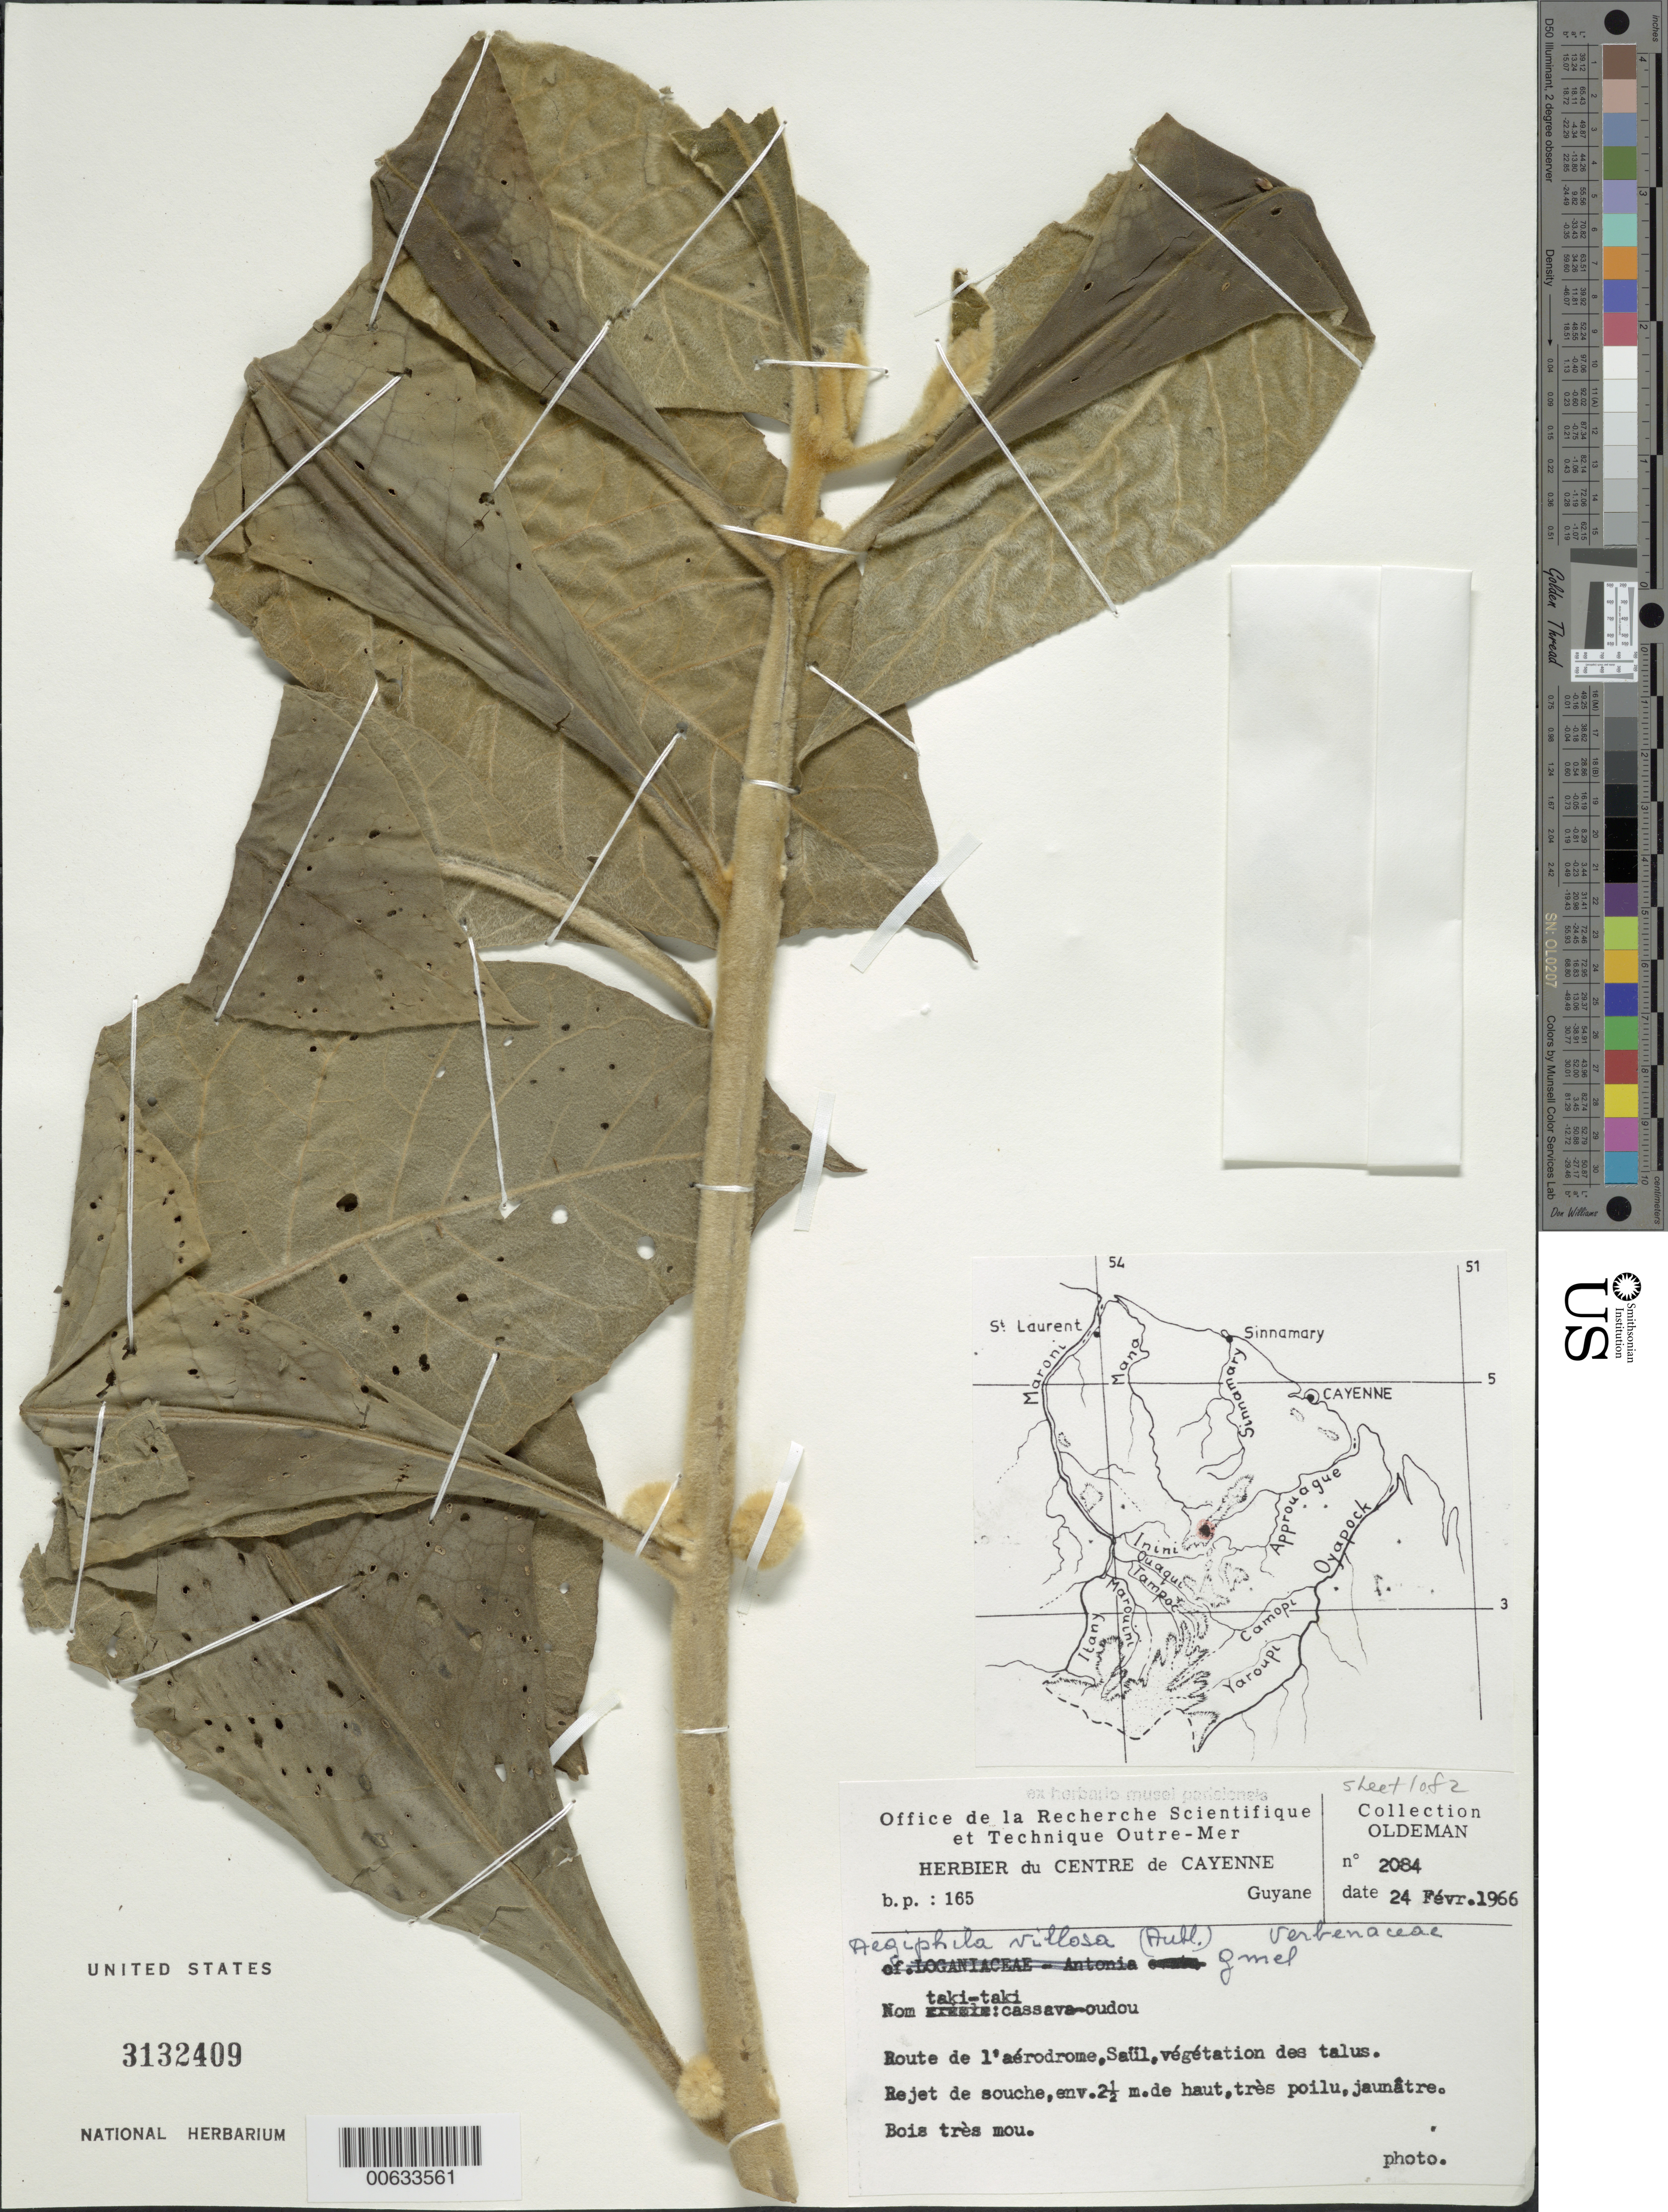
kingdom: Plantae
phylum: Tracheophyta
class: Magnoliopsida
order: Lamiales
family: Lamiaceae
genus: Aegiphila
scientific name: Aegiphila villosa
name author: (Aubl.) J.F. Gmel.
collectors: R. Oldeman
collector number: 2084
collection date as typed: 24-Feb-66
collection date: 1966-02-24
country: French Guiana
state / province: Saint-Laurent-du-Maroni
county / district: Saül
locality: Saül, route de l'aerodrome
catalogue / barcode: US 3132409